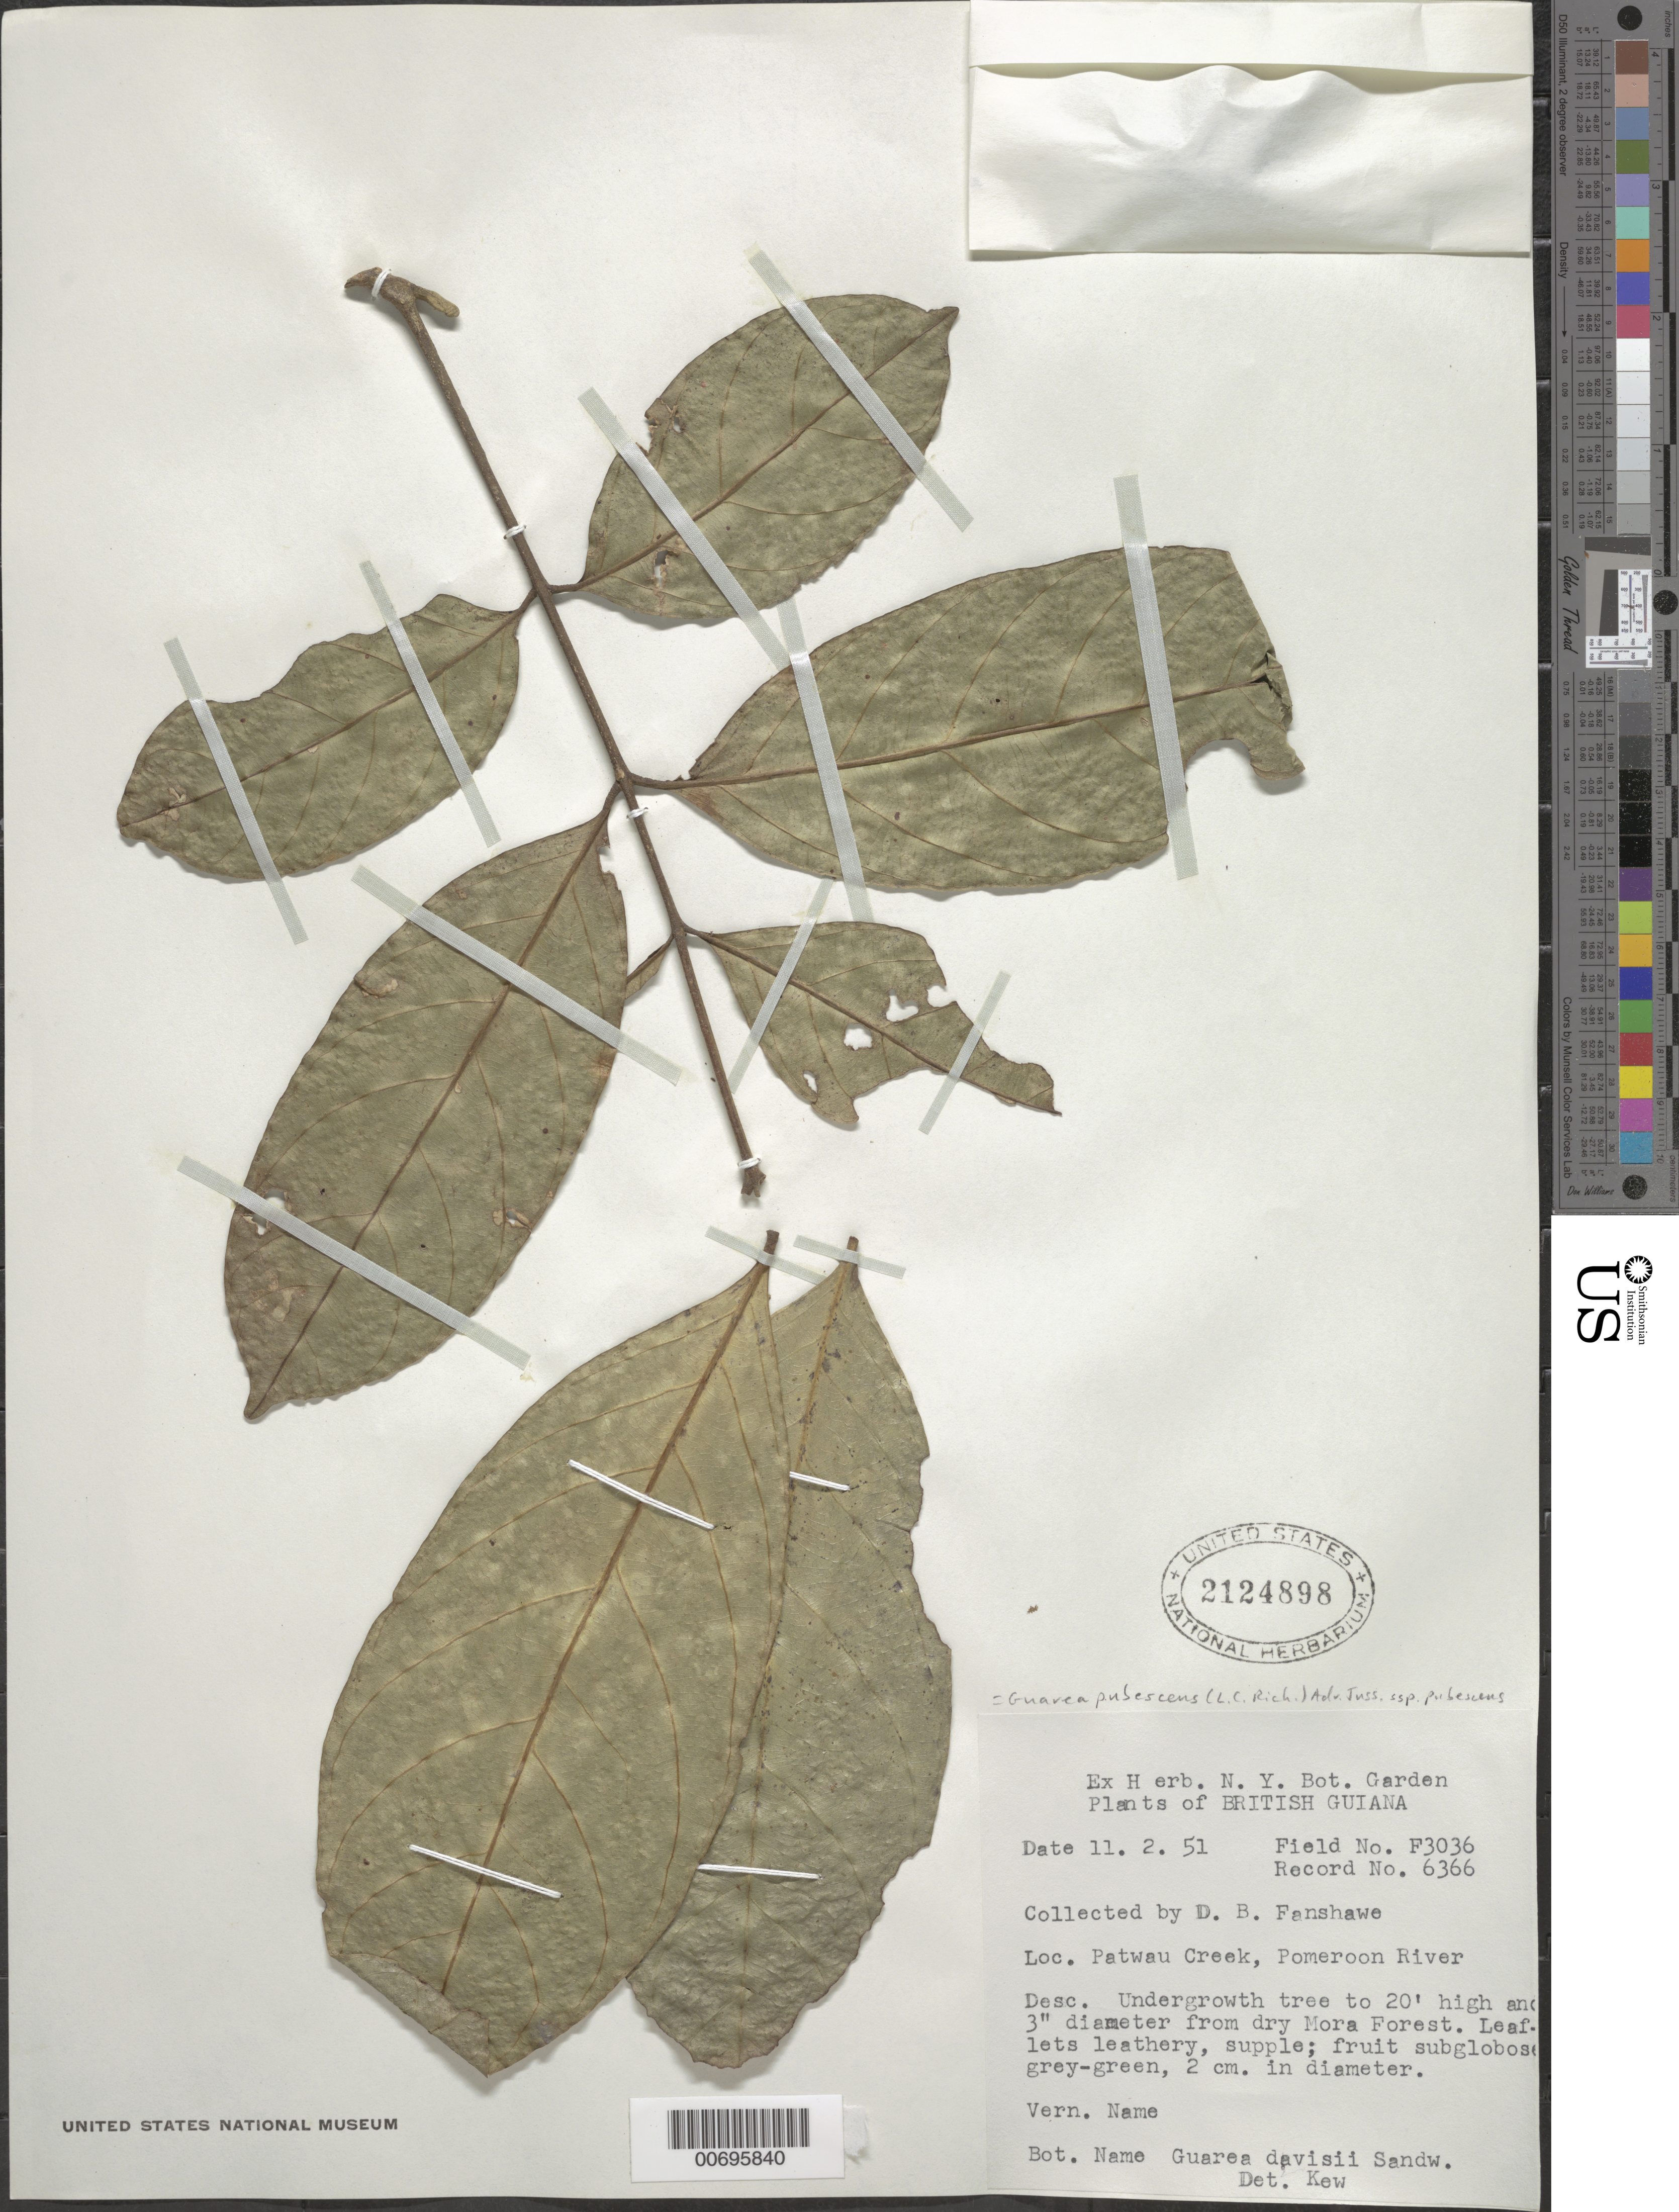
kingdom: Plantae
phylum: Tracheophyta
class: Magnoliopsida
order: Sapindales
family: Meliaceae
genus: Guarea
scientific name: Guarea pubescens subsp. pubescens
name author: (Rich.) A. Juss.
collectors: D. B. Fanshawe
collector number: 6366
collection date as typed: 11-Feb-51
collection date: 1951-02-11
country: Guyana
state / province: Cuyuni-Mazaruni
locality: Patuau Creek, Pomeroon R.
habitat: Dry Mora forest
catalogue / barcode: US 2124898